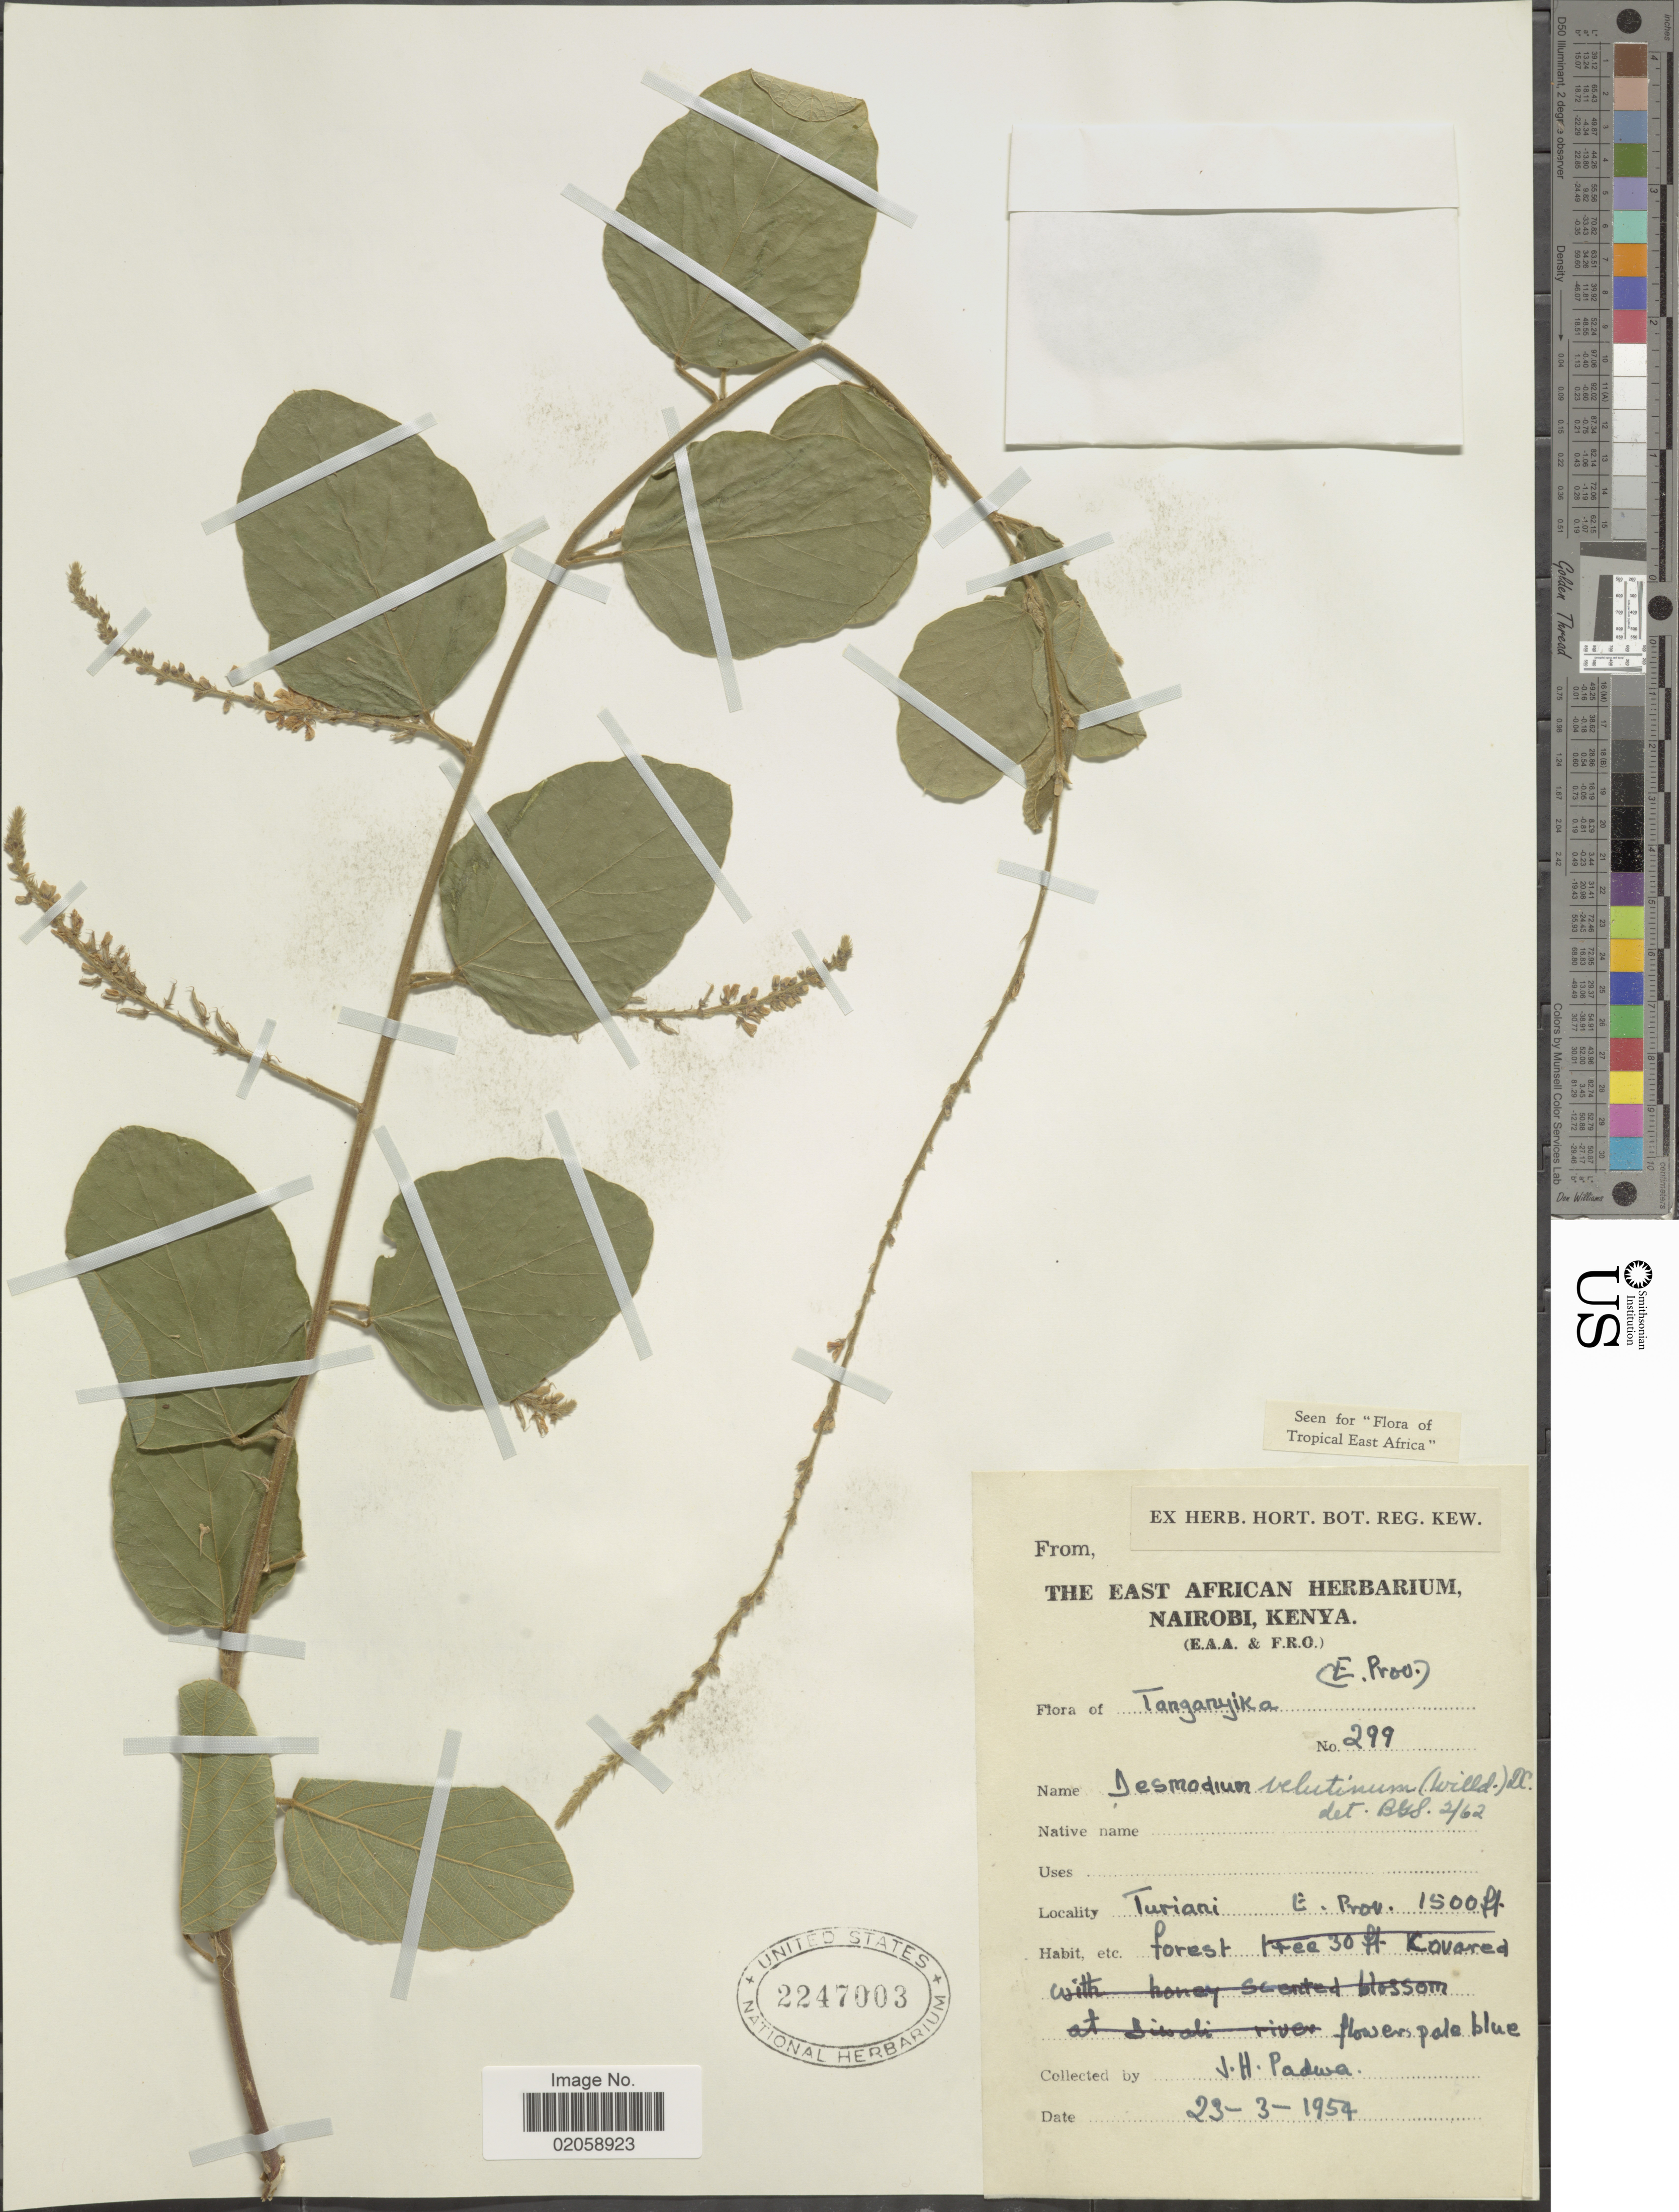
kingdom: Plantae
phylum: Tracheophyta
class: Magnoliopsida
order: Fabales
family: Fabaceae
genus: Polhillides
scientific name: Polhillides velutina subsp. velutina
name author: (Willd.) H. Ohashi & K. Ohashi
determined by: Strong, Mark T., (BOT), Smithsonian Institution - National Museum of Natural History (UNITED STATES)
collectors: J. Padwa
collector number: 299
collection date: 1954-03-23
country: Tanzania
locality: Tanganyika. Turiani. E. Prov.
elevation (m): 457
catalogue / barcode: US 2247003